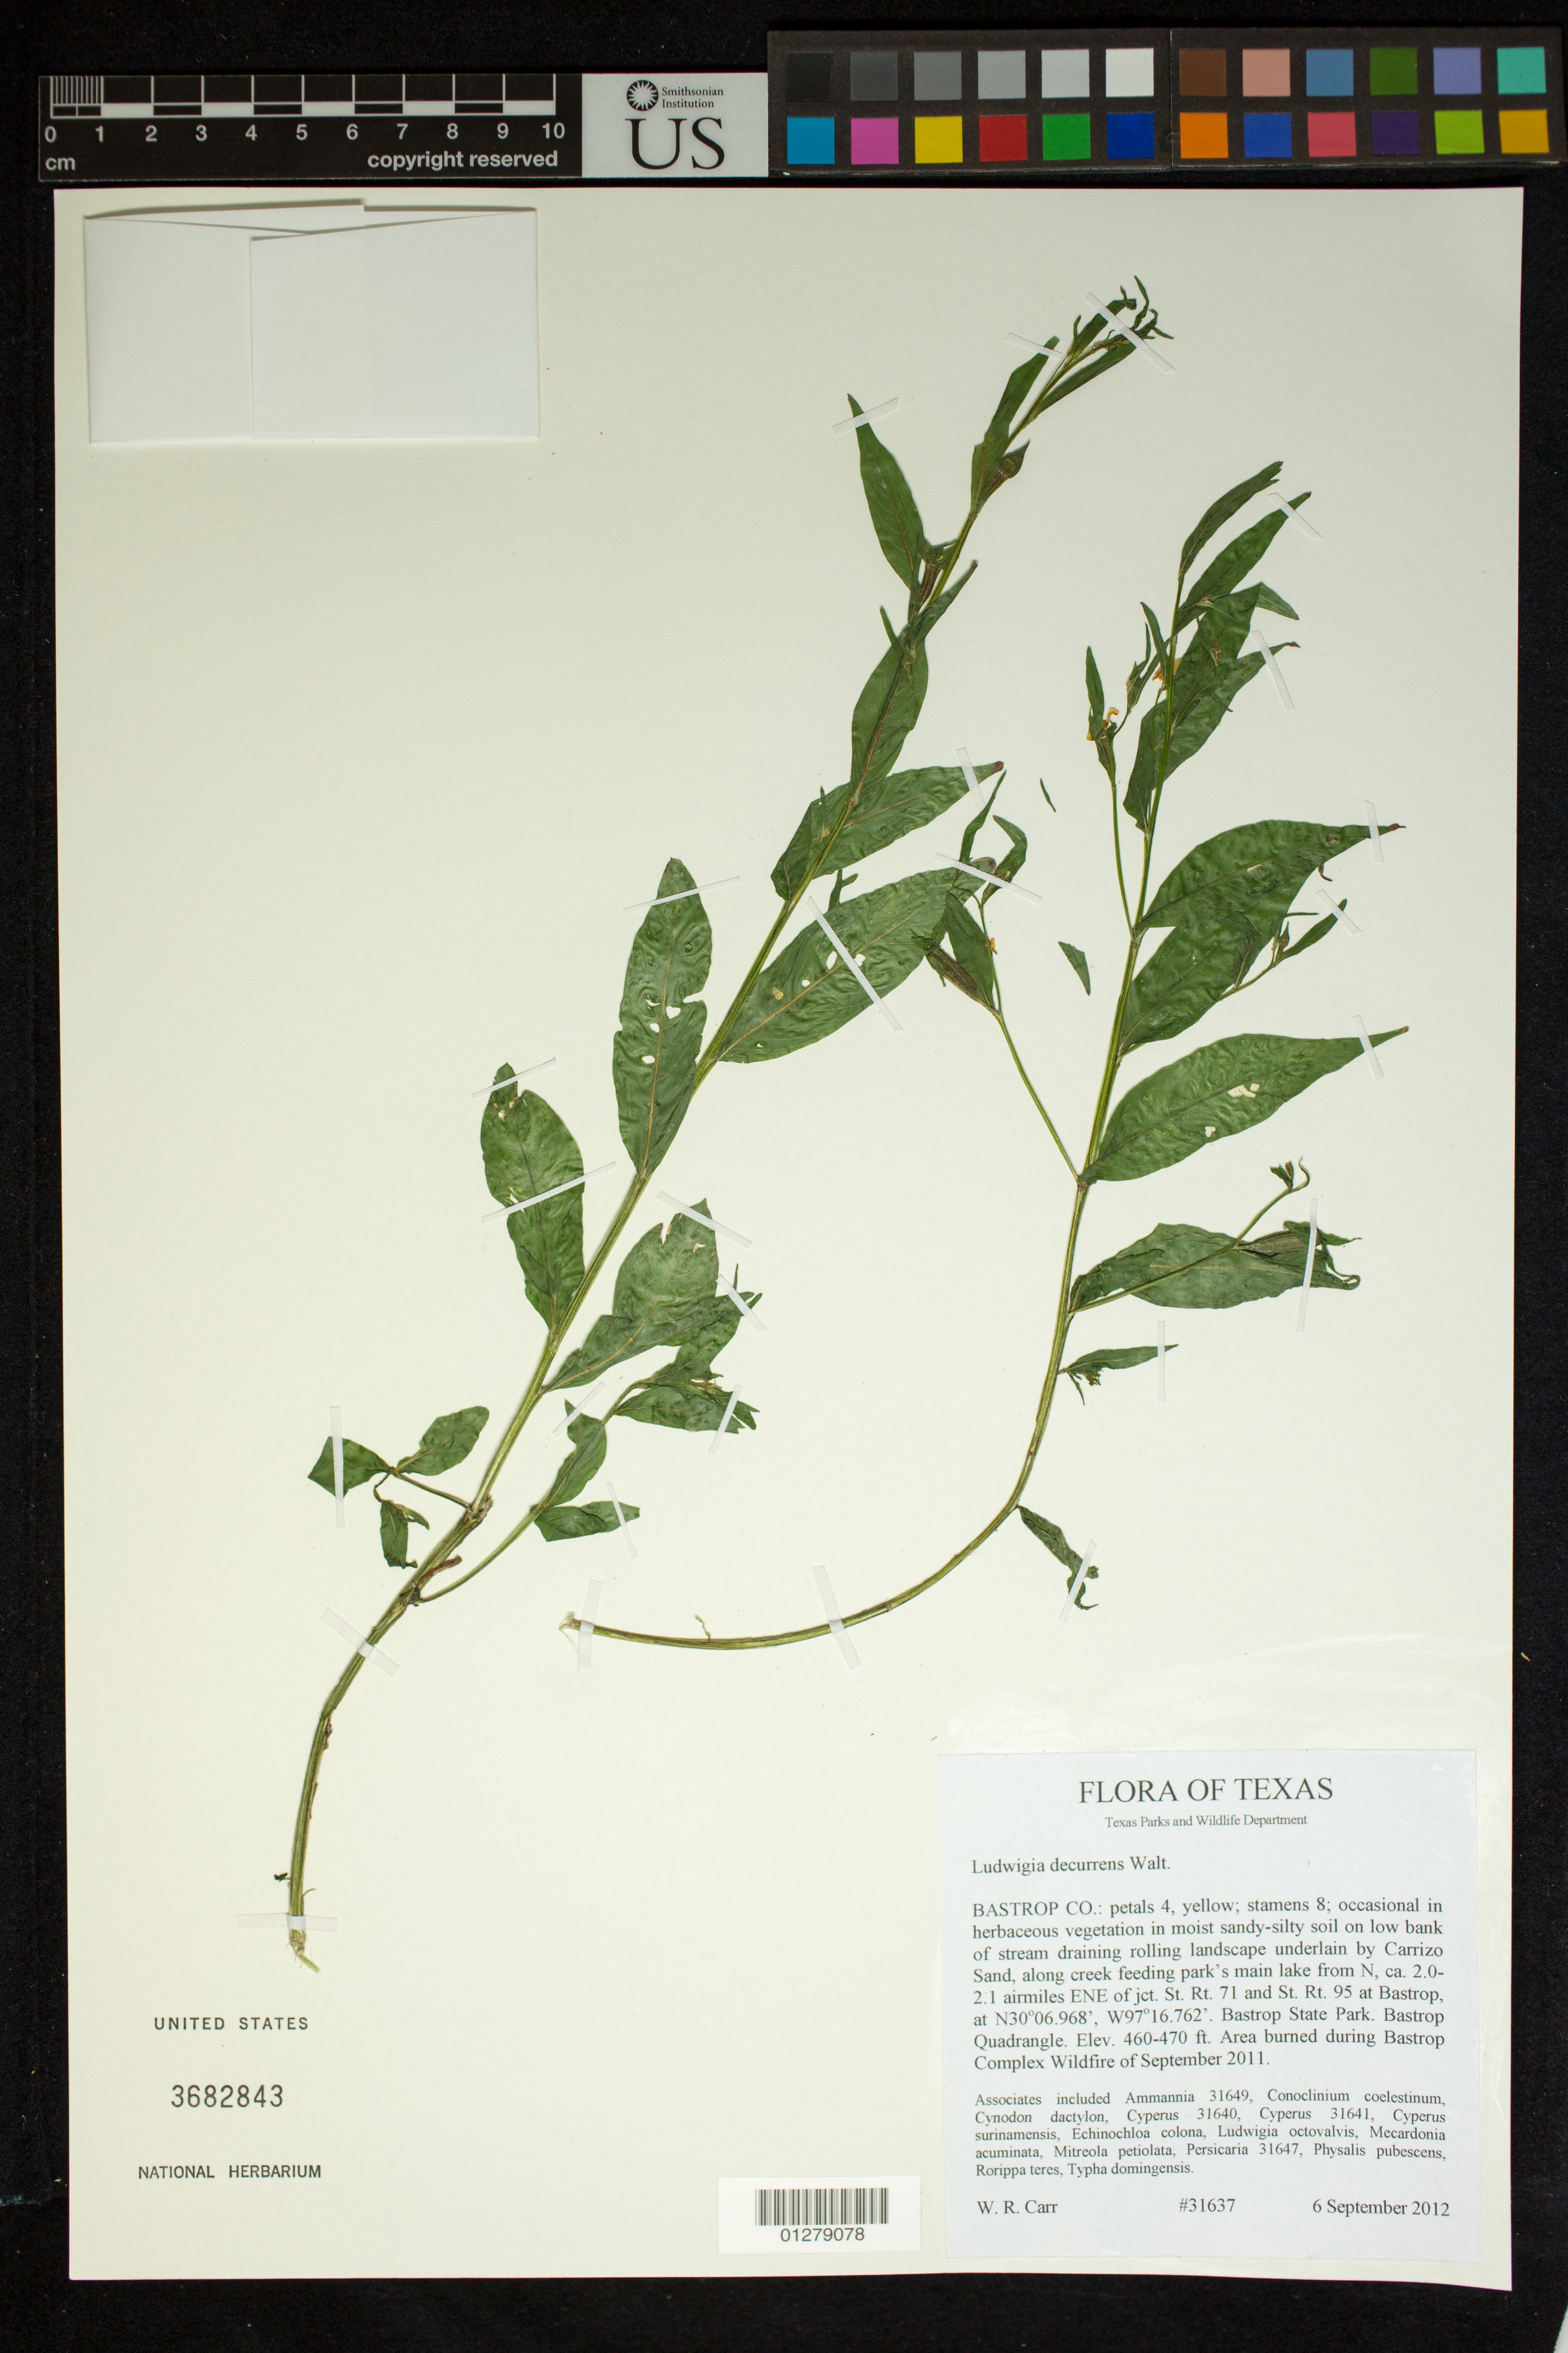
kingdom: Plantae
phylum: Tracheophyta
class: Magnoliopsida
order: Myrtales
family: Onagraceae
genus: Ludwigia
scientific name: Ludwigia decurrens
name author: Walter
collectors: W. Carr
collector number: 31637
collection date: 2012-09-06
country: United States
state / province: Texas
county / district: Bastrop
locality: Bastrop Quadrangle, Bastrop State Park, ca. 2.0-2.1 airmiles ENE of jct. St. Rt. 71 and St. Rt. 95 at Bastrop, along creek feeding park's main lake from N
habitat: Low bank of Stream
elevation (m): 140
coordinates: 29 52.891 N, 104 01.027 W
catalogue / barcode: US 3682843